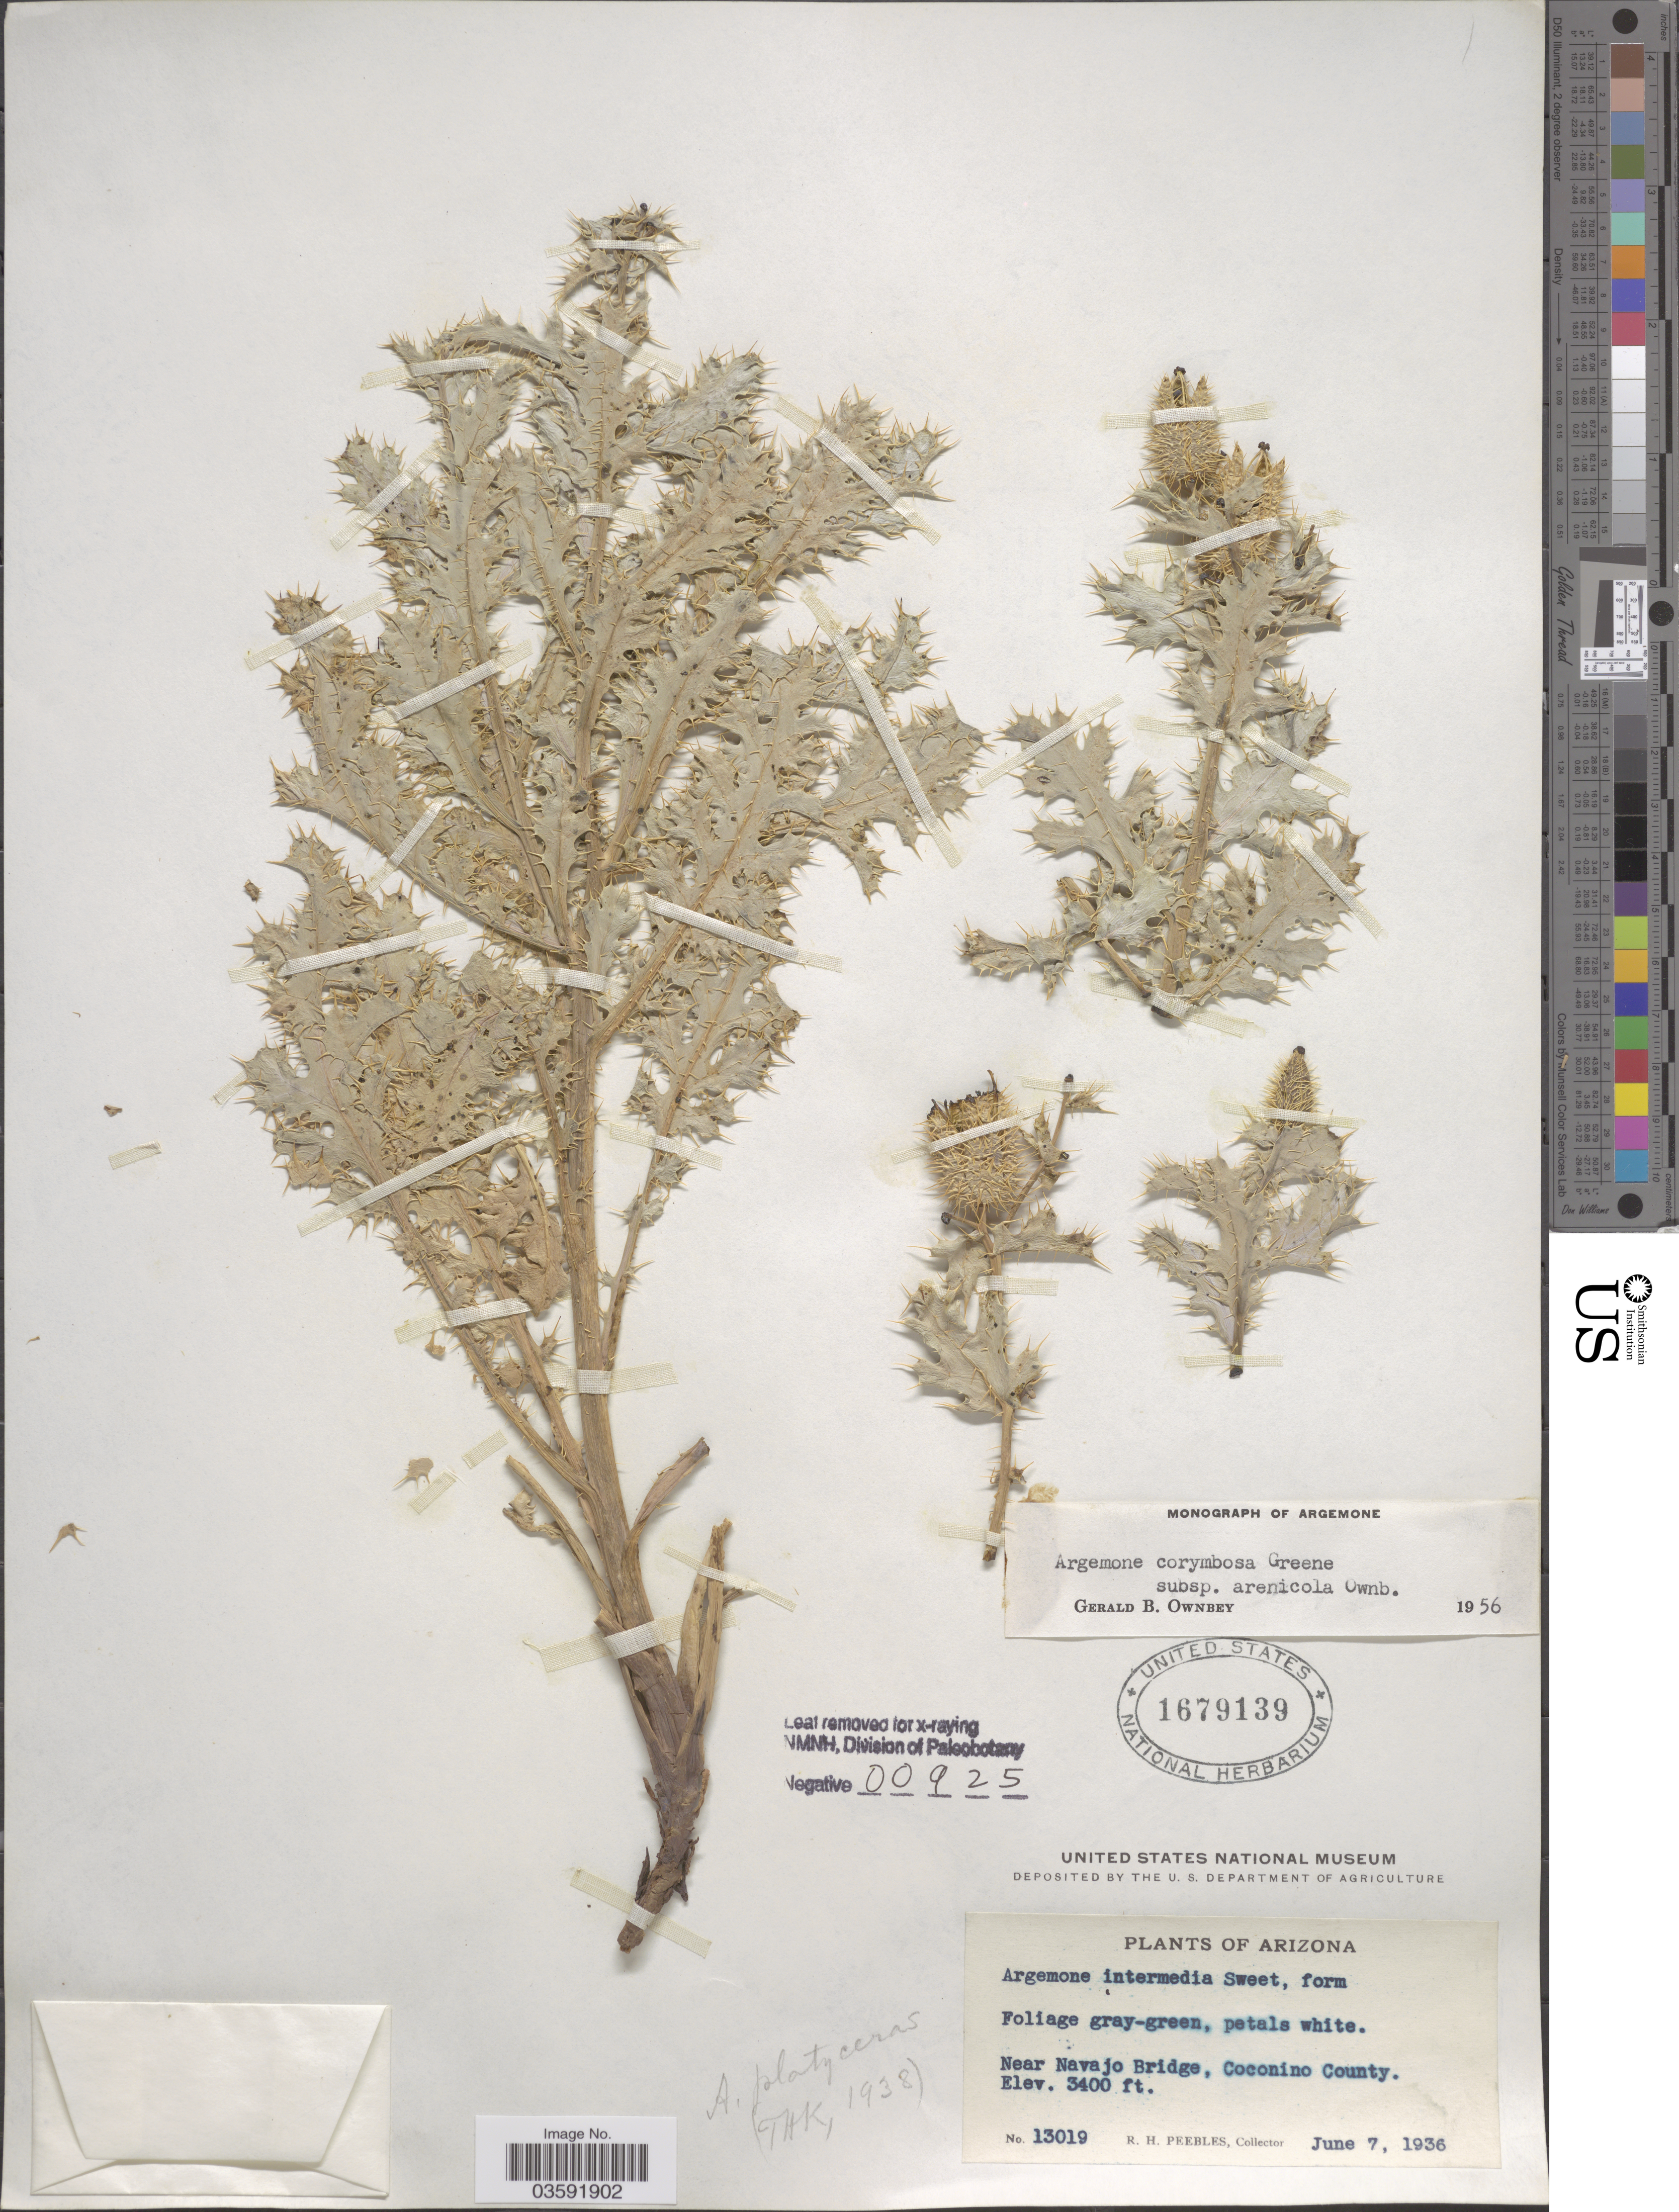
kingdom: Plantae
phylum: Tracheophyta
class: Magnoliopsida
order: Ranunculales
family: Papaveraceae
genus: Argemone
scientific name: Argemone corymbosa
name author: Greene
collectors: R. H. Peebles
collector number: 13019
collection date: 1936-06-07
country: United States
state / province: Arizona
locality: Near Navajo Bridge, Coconino County.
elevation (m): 1036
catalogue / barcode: US 1679139